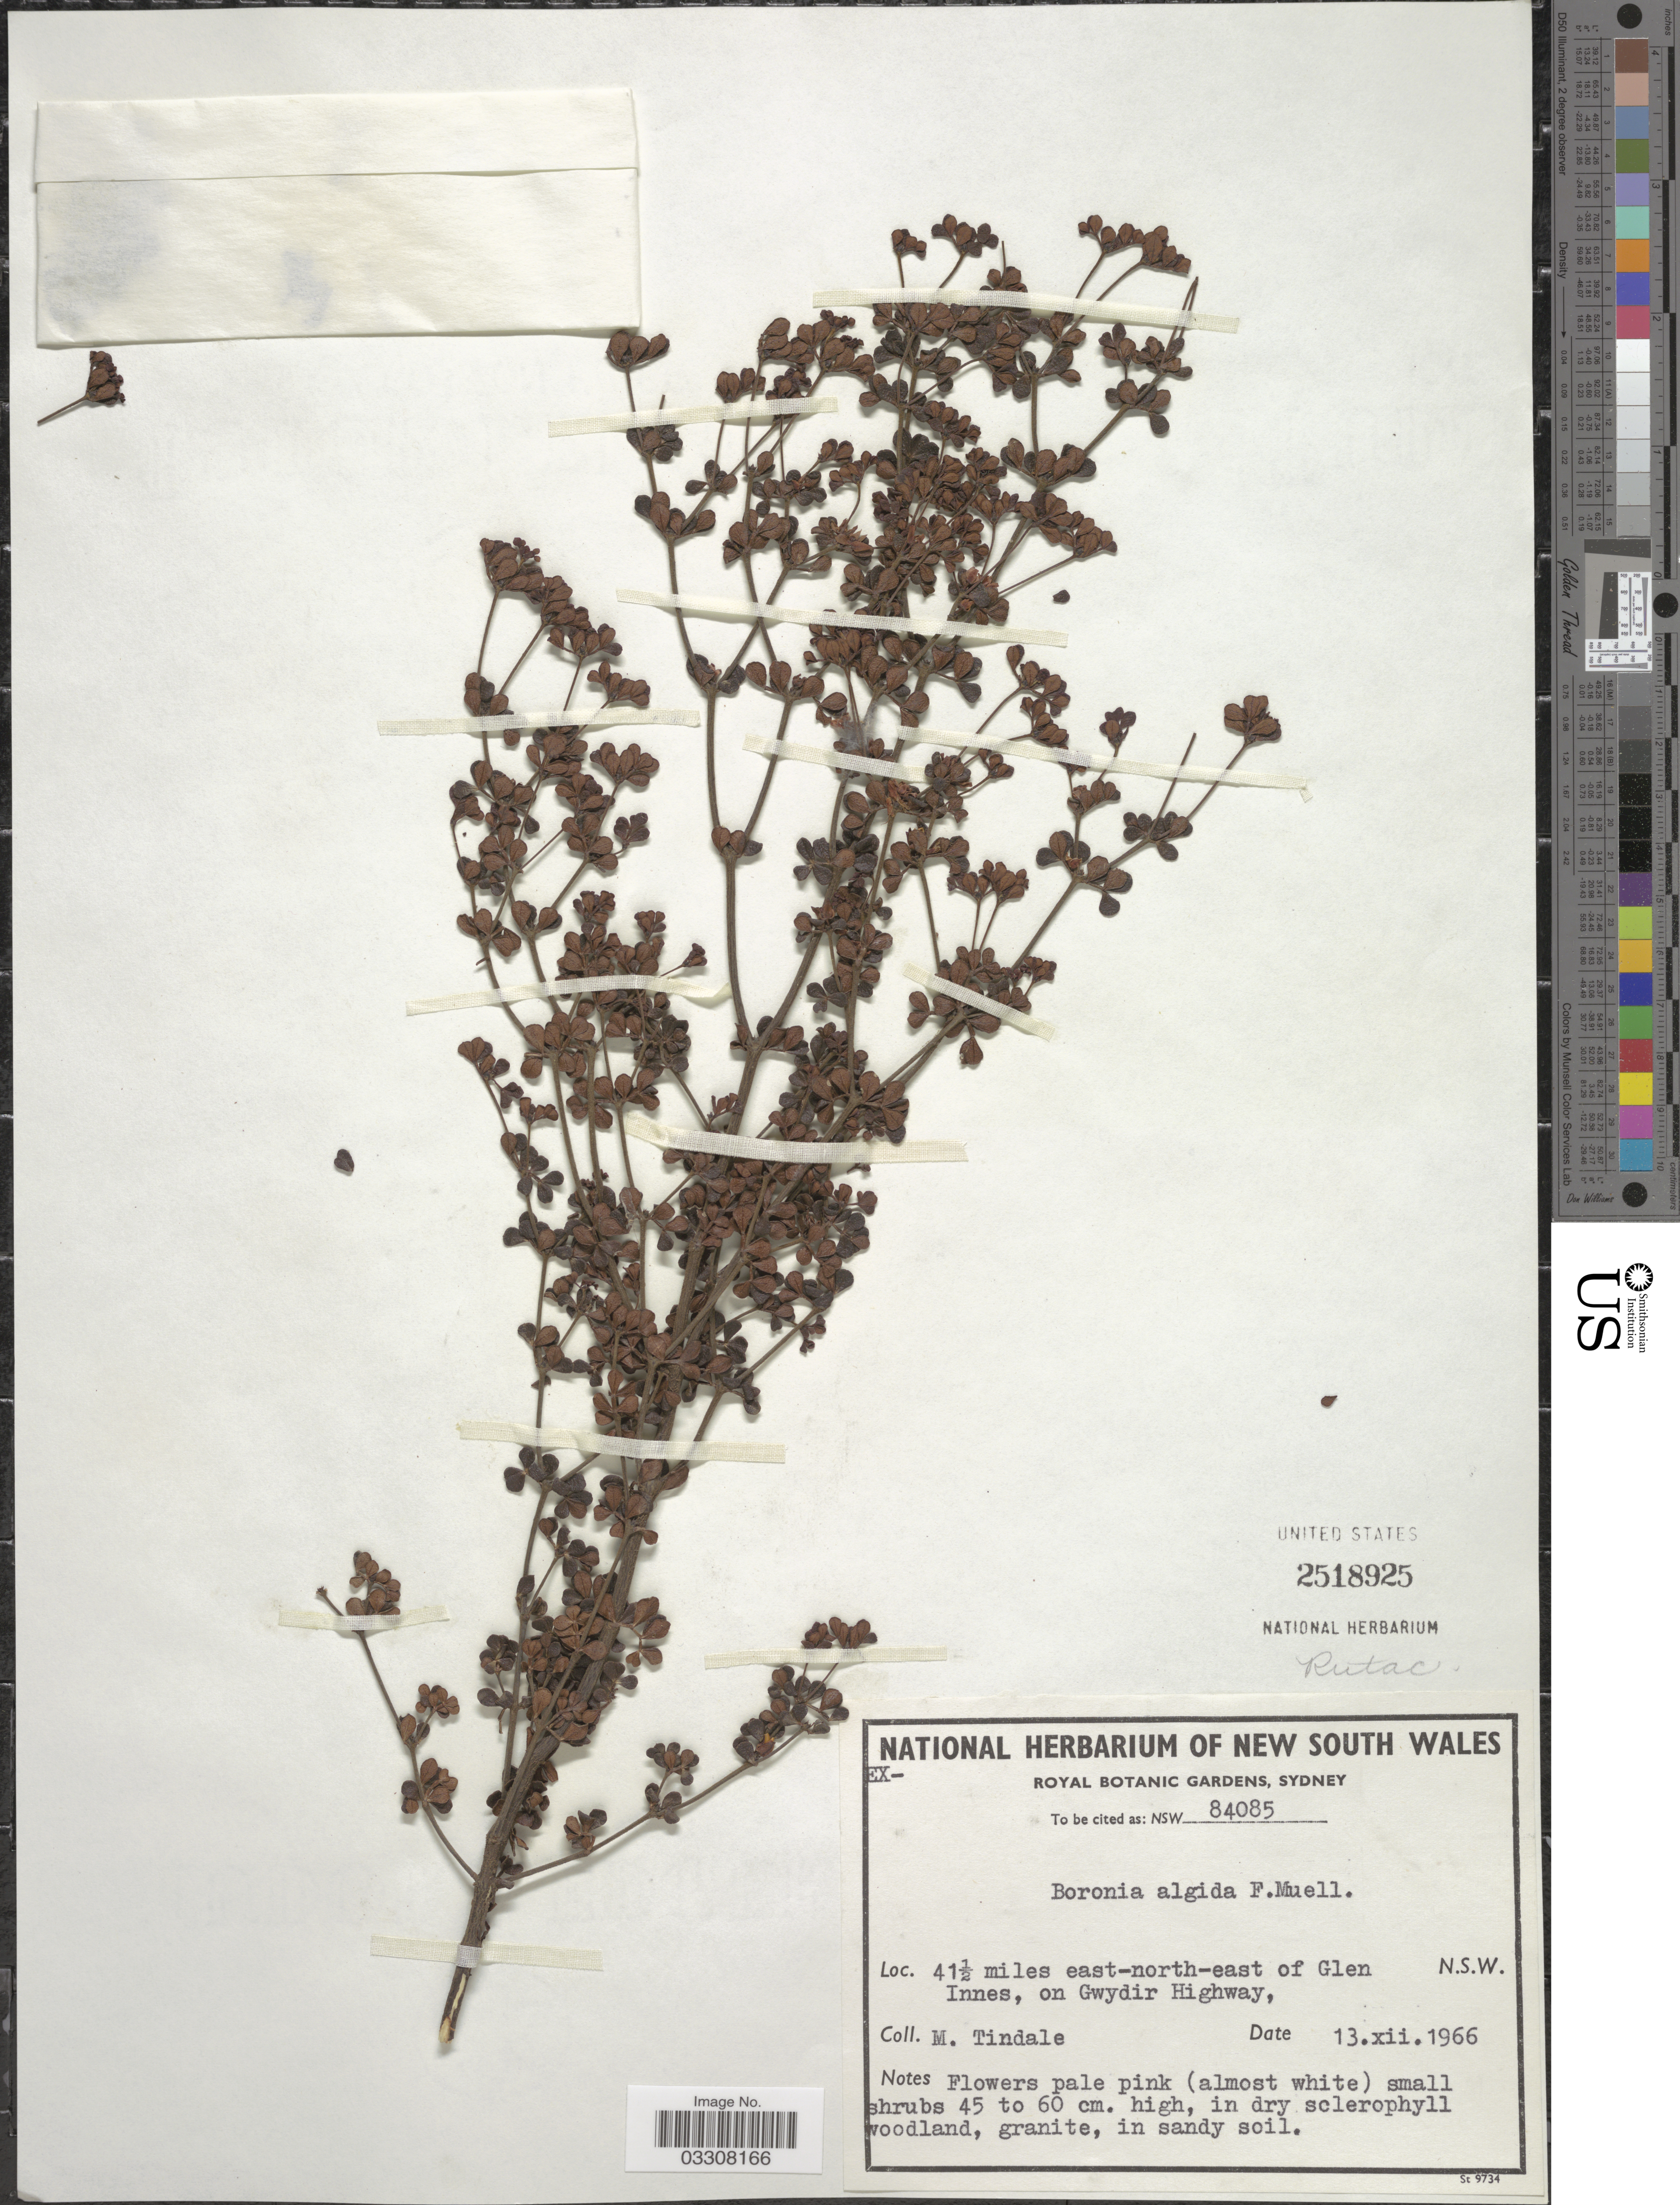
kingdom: Plantae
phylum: Tracheophyta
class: Magnoliopsida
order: Sapindales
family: Rutaceae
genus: Boronia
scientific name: Boronia algida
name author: F. Muell.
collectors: M. D. Tindale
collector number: NSW 84085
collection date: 1966-12-13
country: Australia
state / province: New South Wales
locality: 41½ miles east-north-east of Glen Innes, on Gwydir Highway, N.S.W.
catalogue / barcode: US 2518925